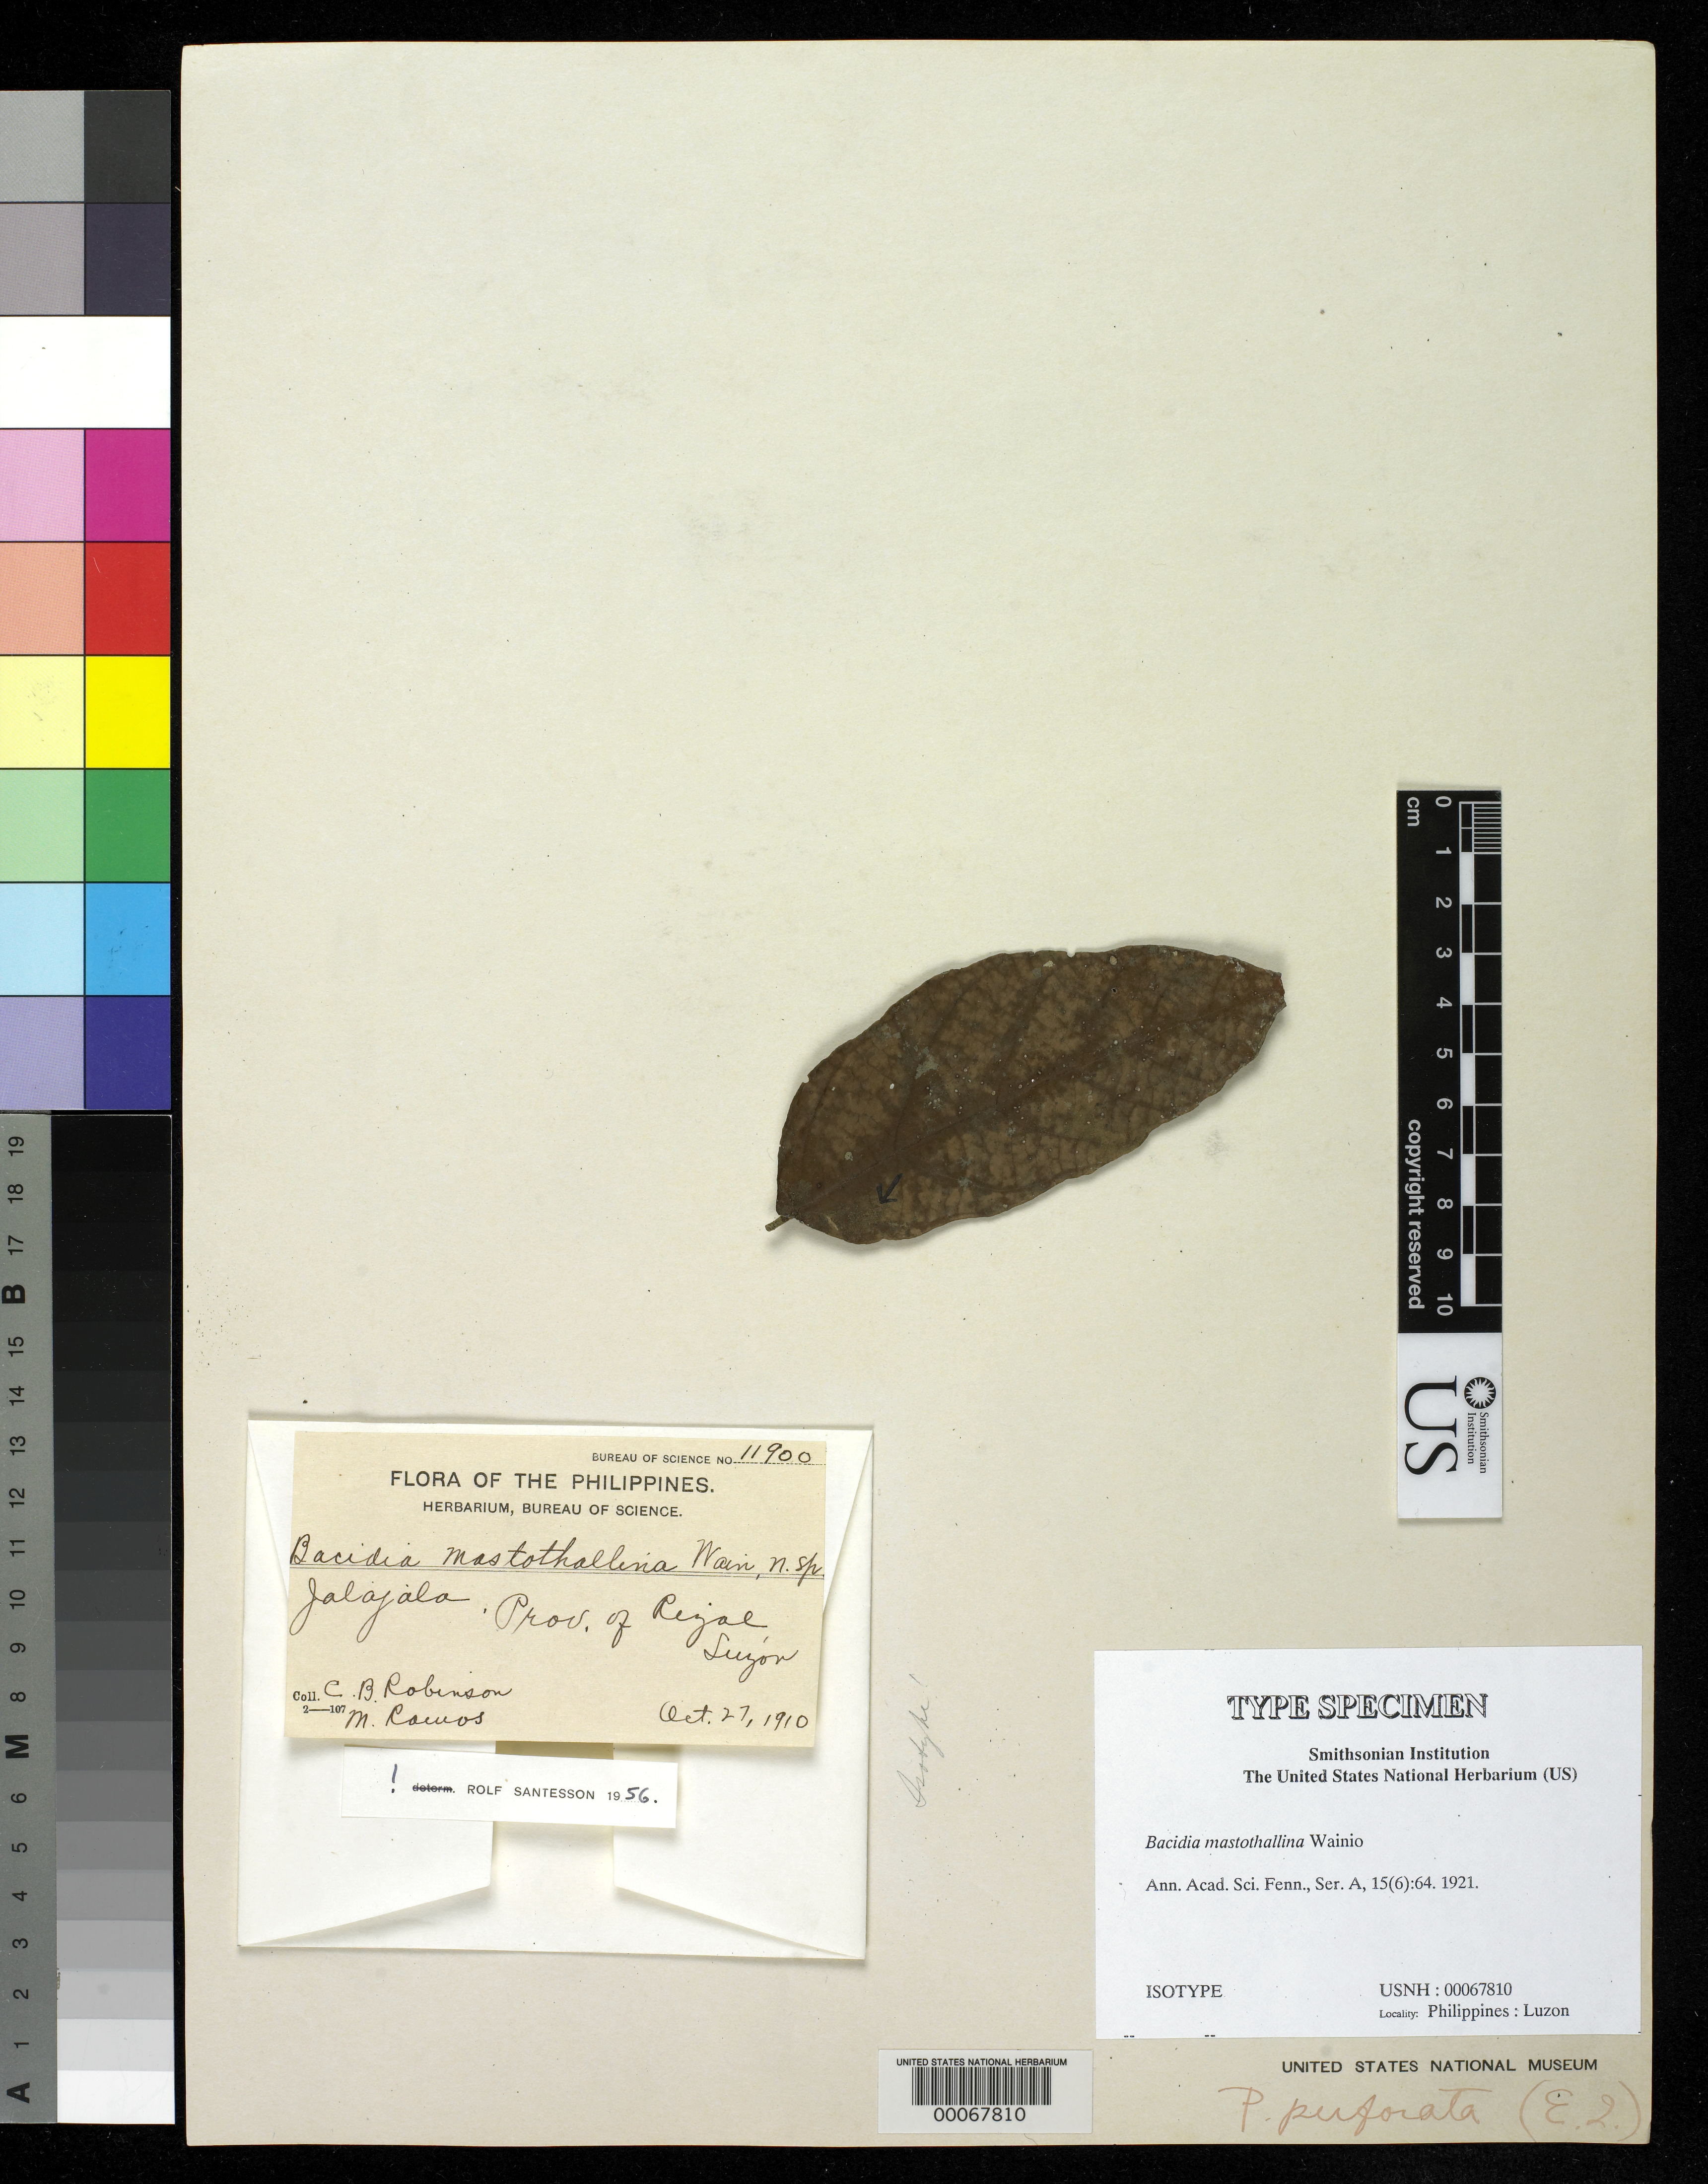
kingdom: Fungi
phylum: Ascomycota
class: Lecanoromycetes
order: Lecanorales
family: Ramalinaceae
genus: Bacidia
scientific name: Bacidia mastothallina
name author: Vain.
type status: Isotype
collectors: C. Robinson & M. Ramos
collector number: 11900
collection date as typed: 27 Oct 1910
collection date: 1910-10-27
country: Philippines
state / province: Calabarzon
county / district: Rizal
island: Luzon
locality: Jalajala.